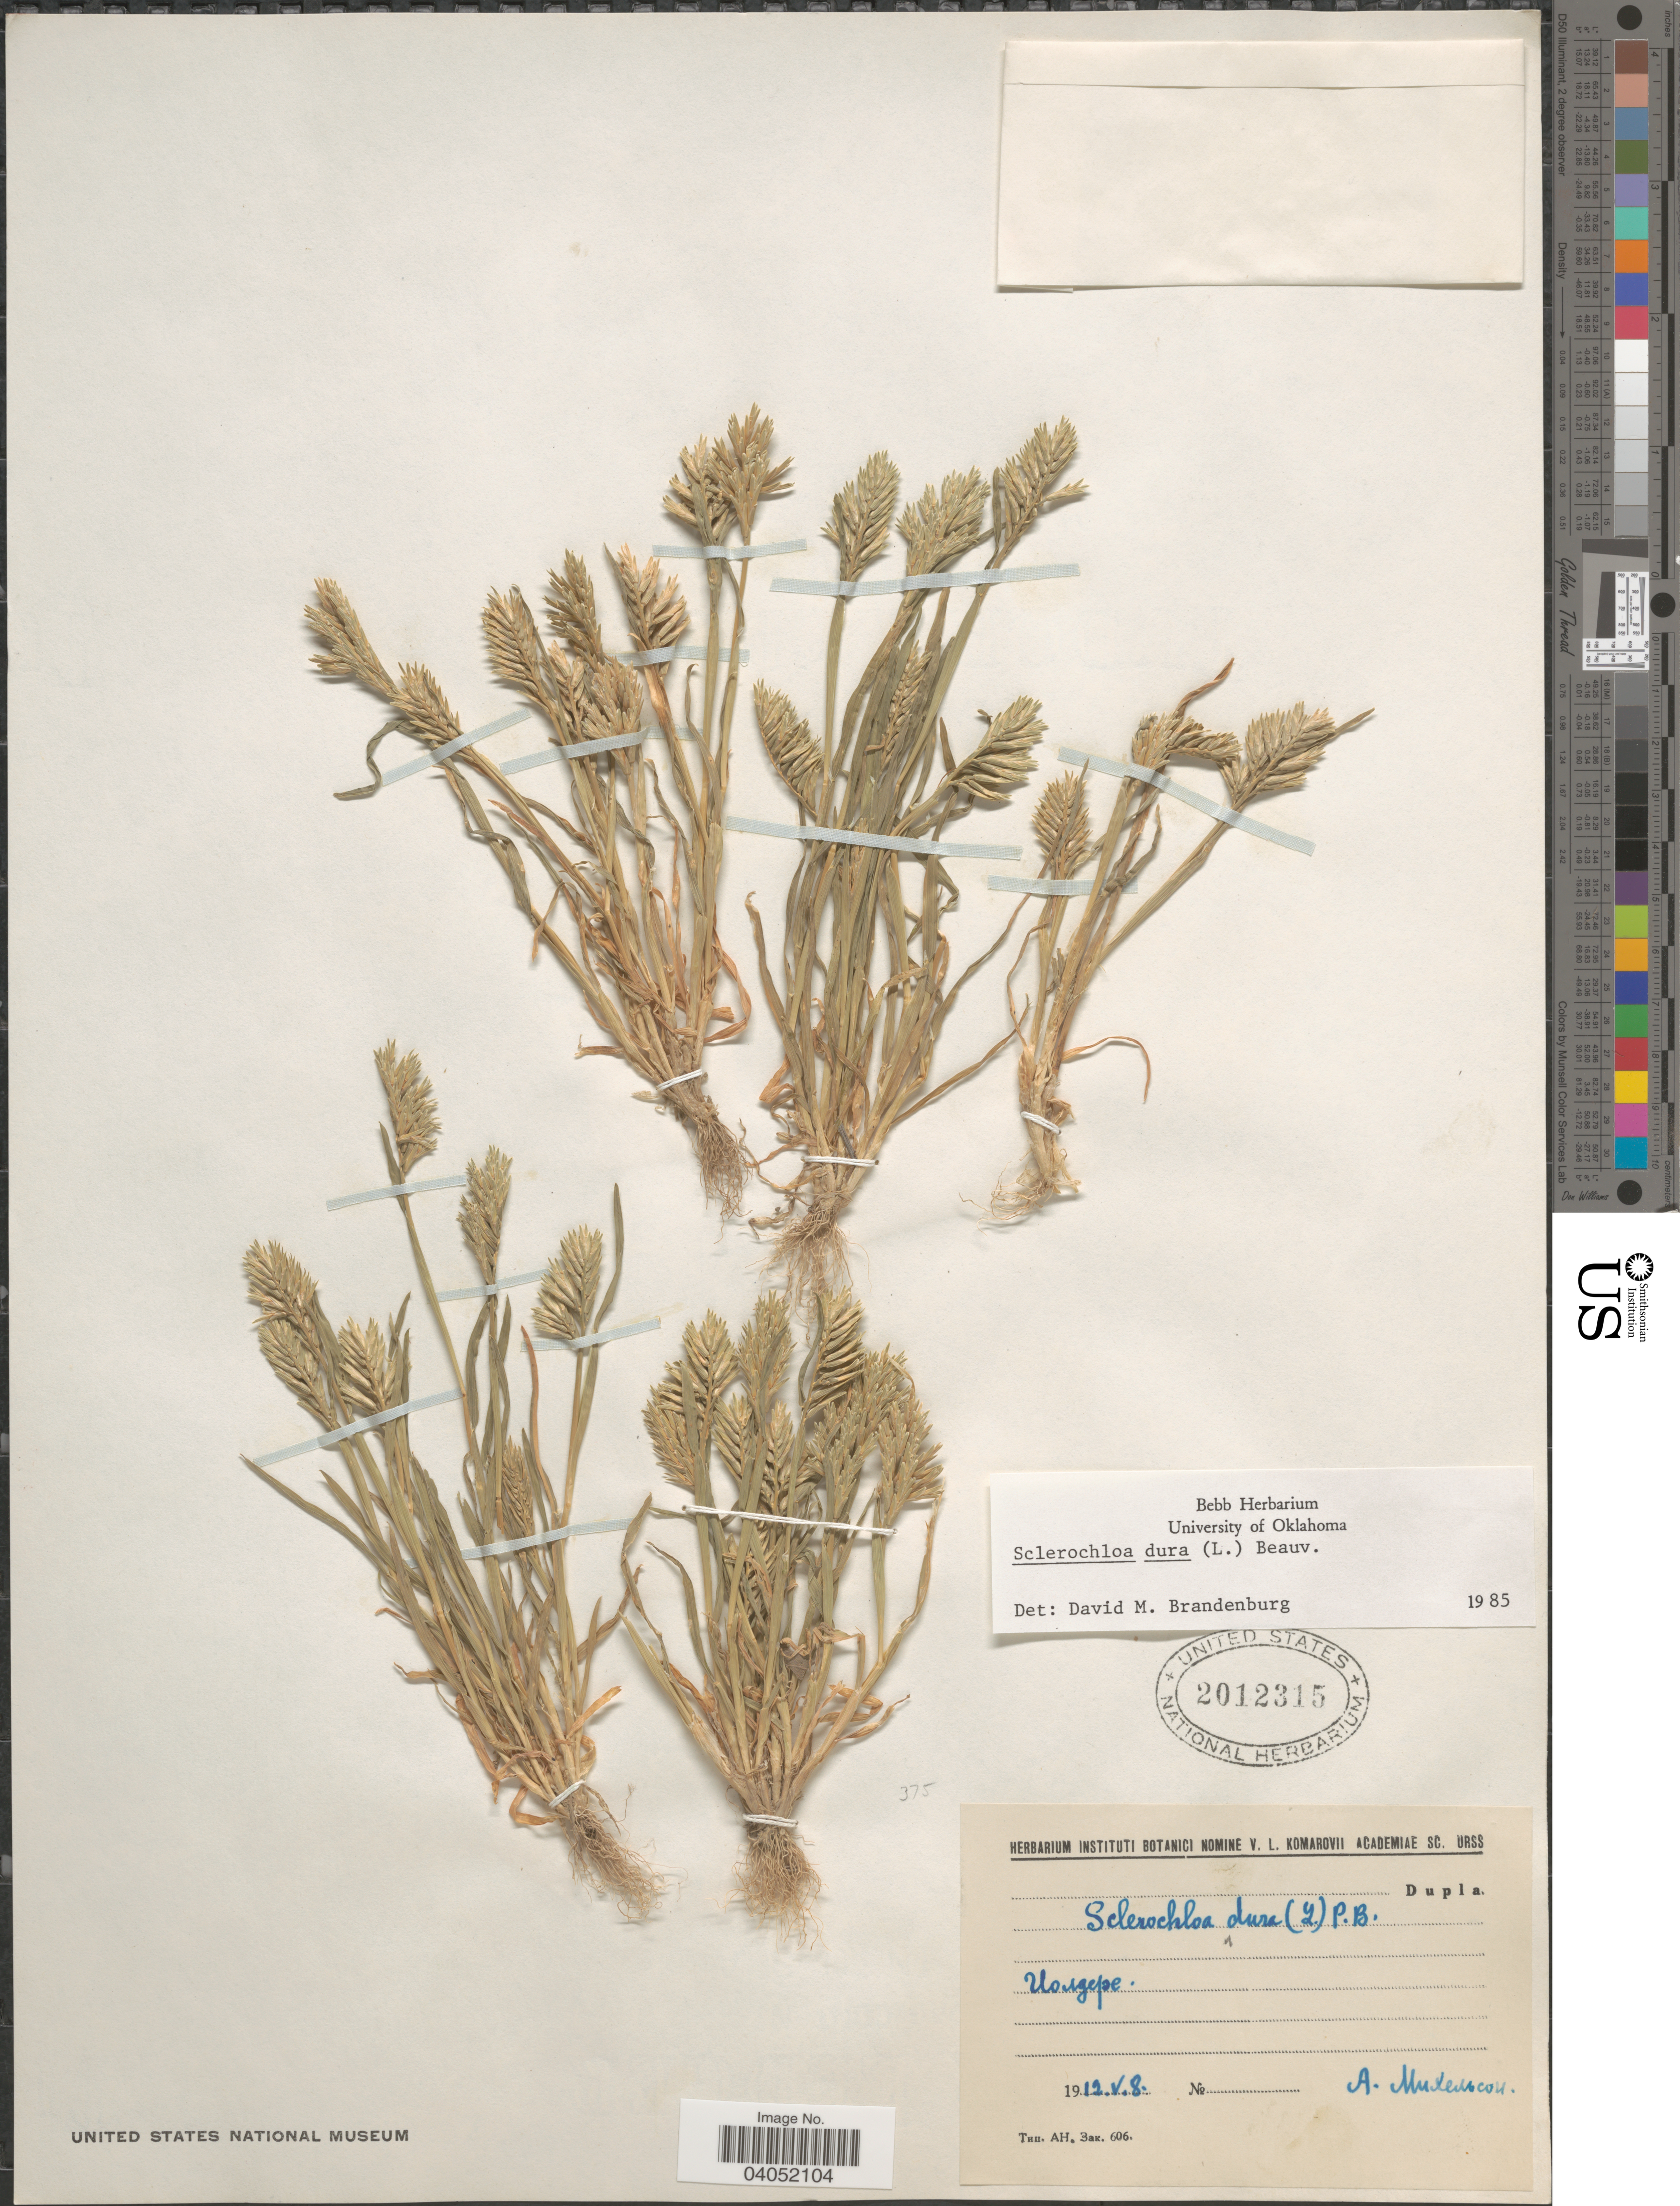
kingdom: Plantae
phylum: Tracheophyta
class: Liliopsida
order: Poales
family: Poaceae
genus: Sclerochloa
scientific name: Sclerochloa dura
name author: (L.) P. Beauv.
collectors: A. Mikhelson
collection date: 1912-05-08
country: Turkmenistan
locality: Ioldere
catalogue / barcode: US 2012315